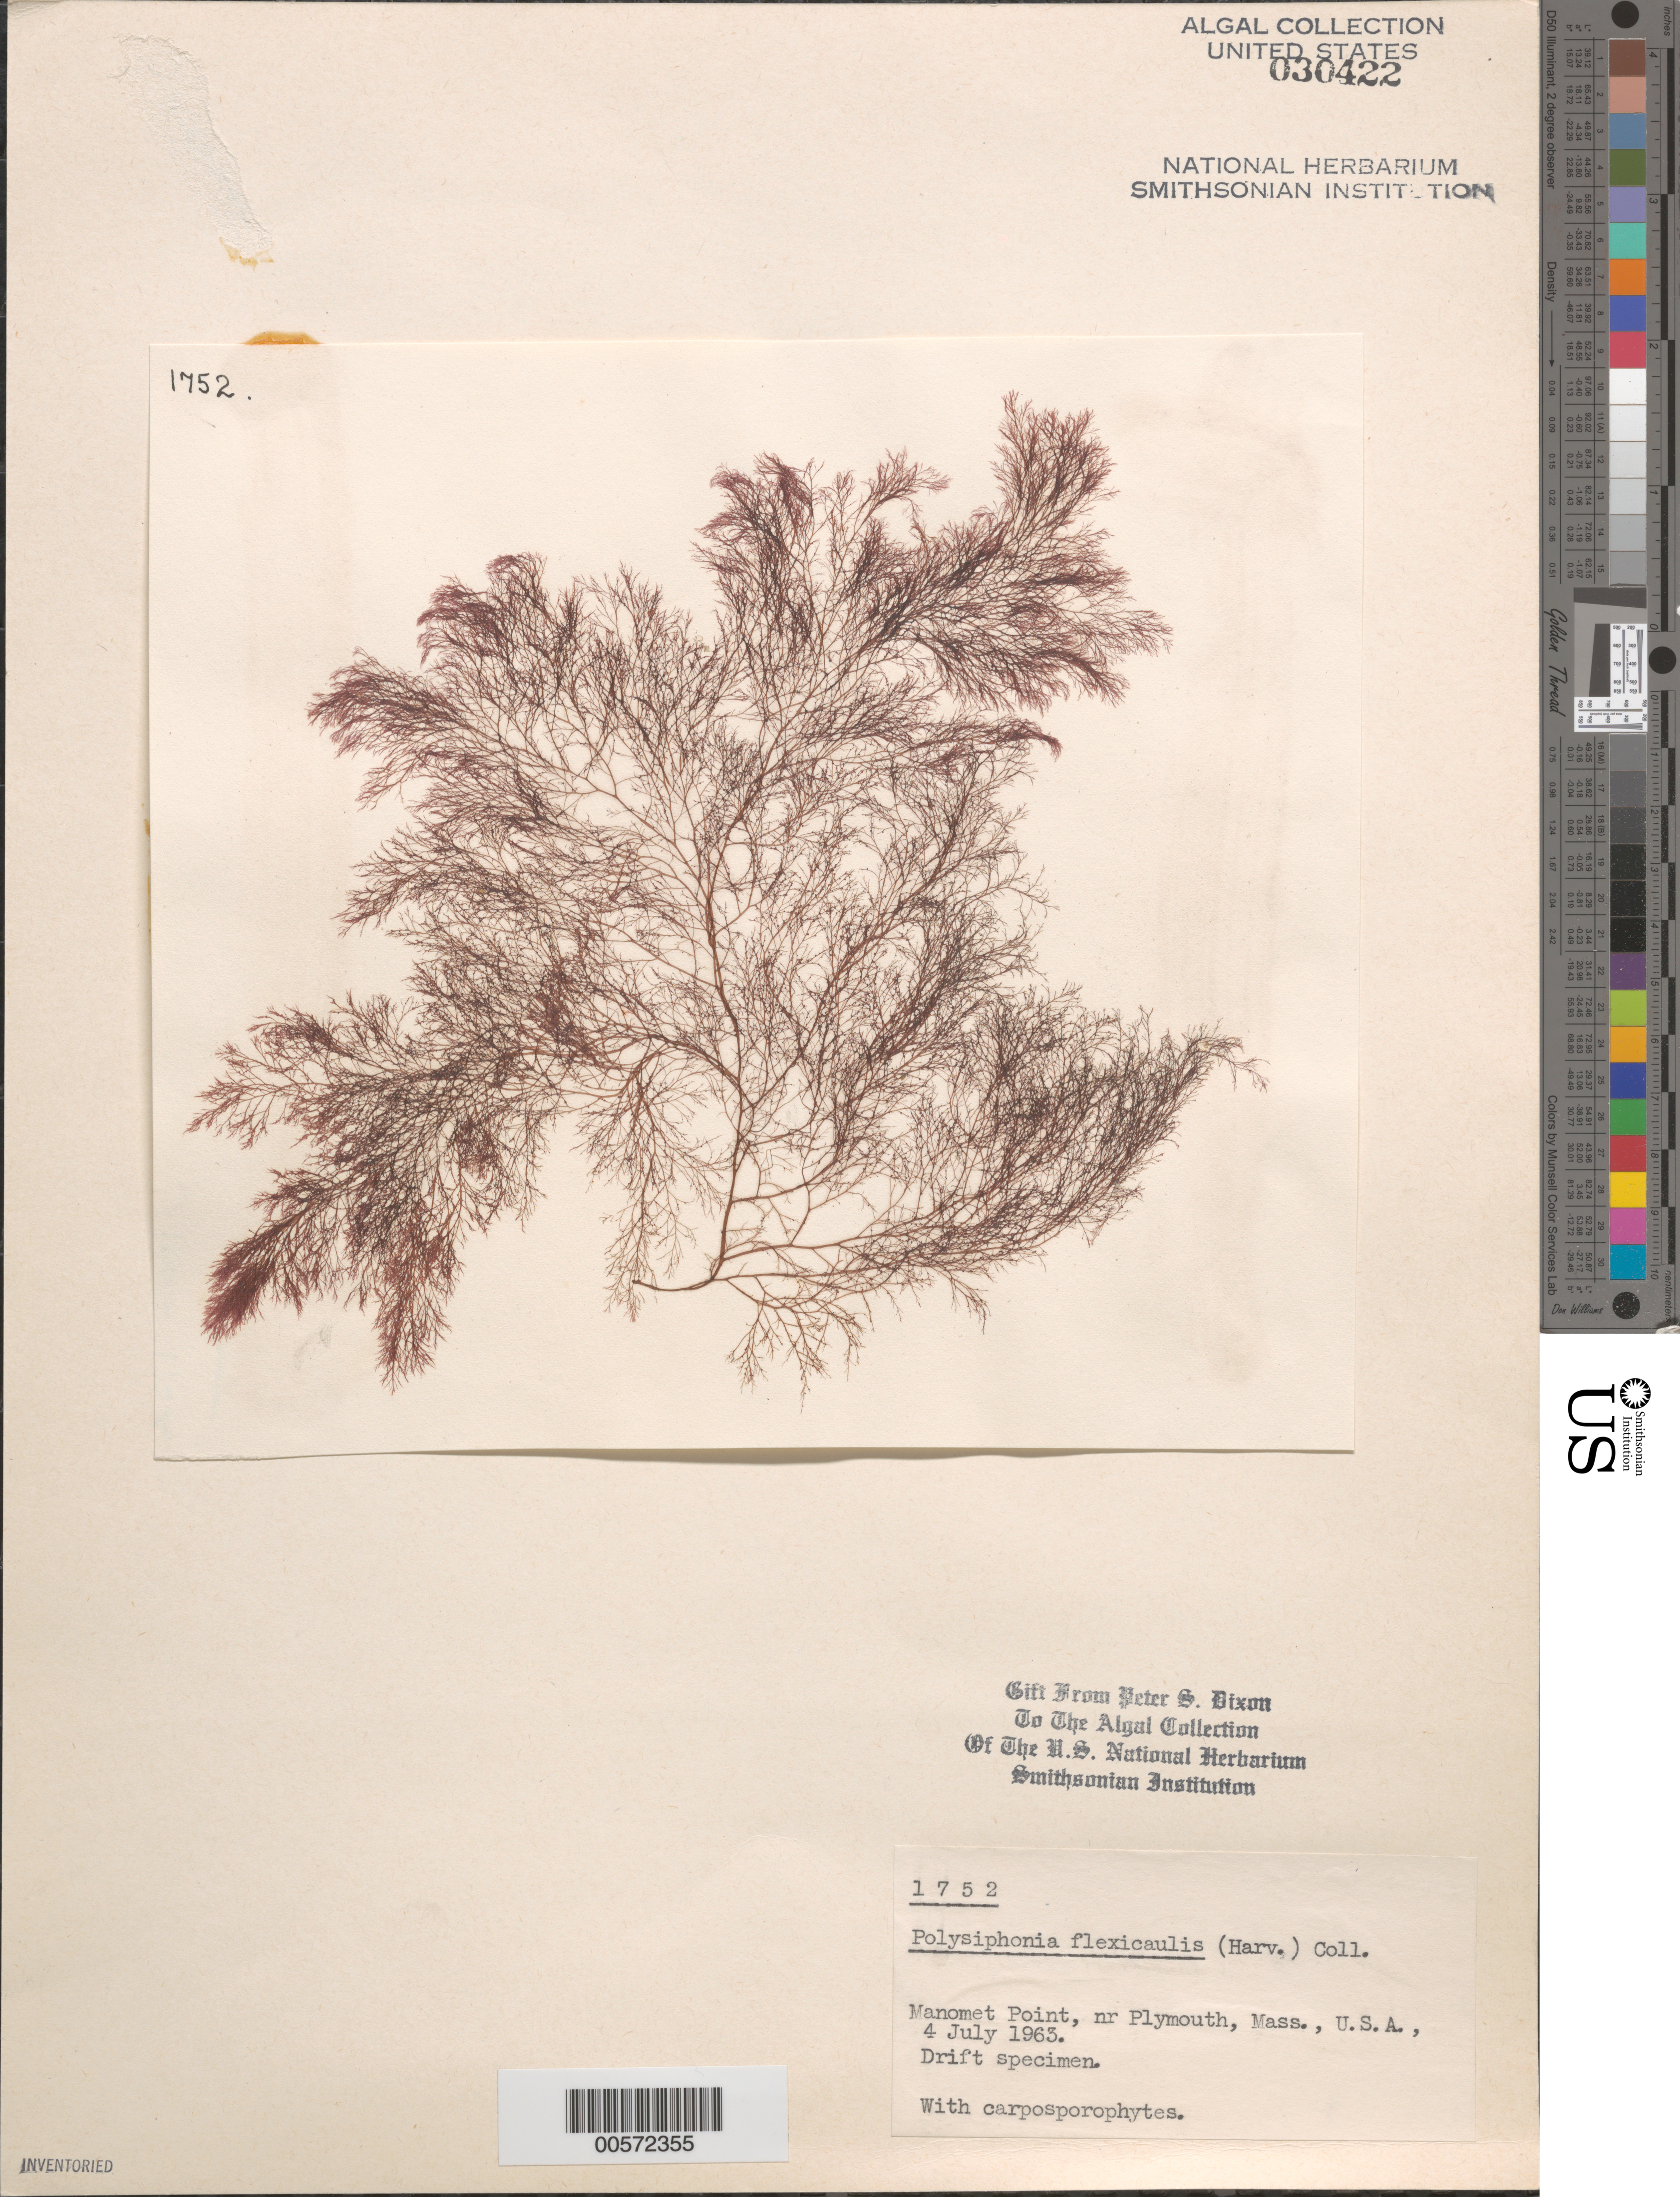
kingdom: Plantae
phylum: Rhodophyta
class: Florideophyceae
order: Ceramiales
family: Rhodomelaceae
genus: Leptosiphonia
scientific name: Leptosiphonia flexicaulis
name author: (Harv.) Savoie & G.W. Saunders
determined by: Algae name updating Project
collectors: P. S. Dixon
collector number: PSD 1752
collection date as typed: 04 Jul 1963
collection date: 1963-07-04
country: United States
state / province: Massachusetts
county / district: Plymouth County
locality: Manomet Point near Plymouth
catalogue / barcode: US 30422